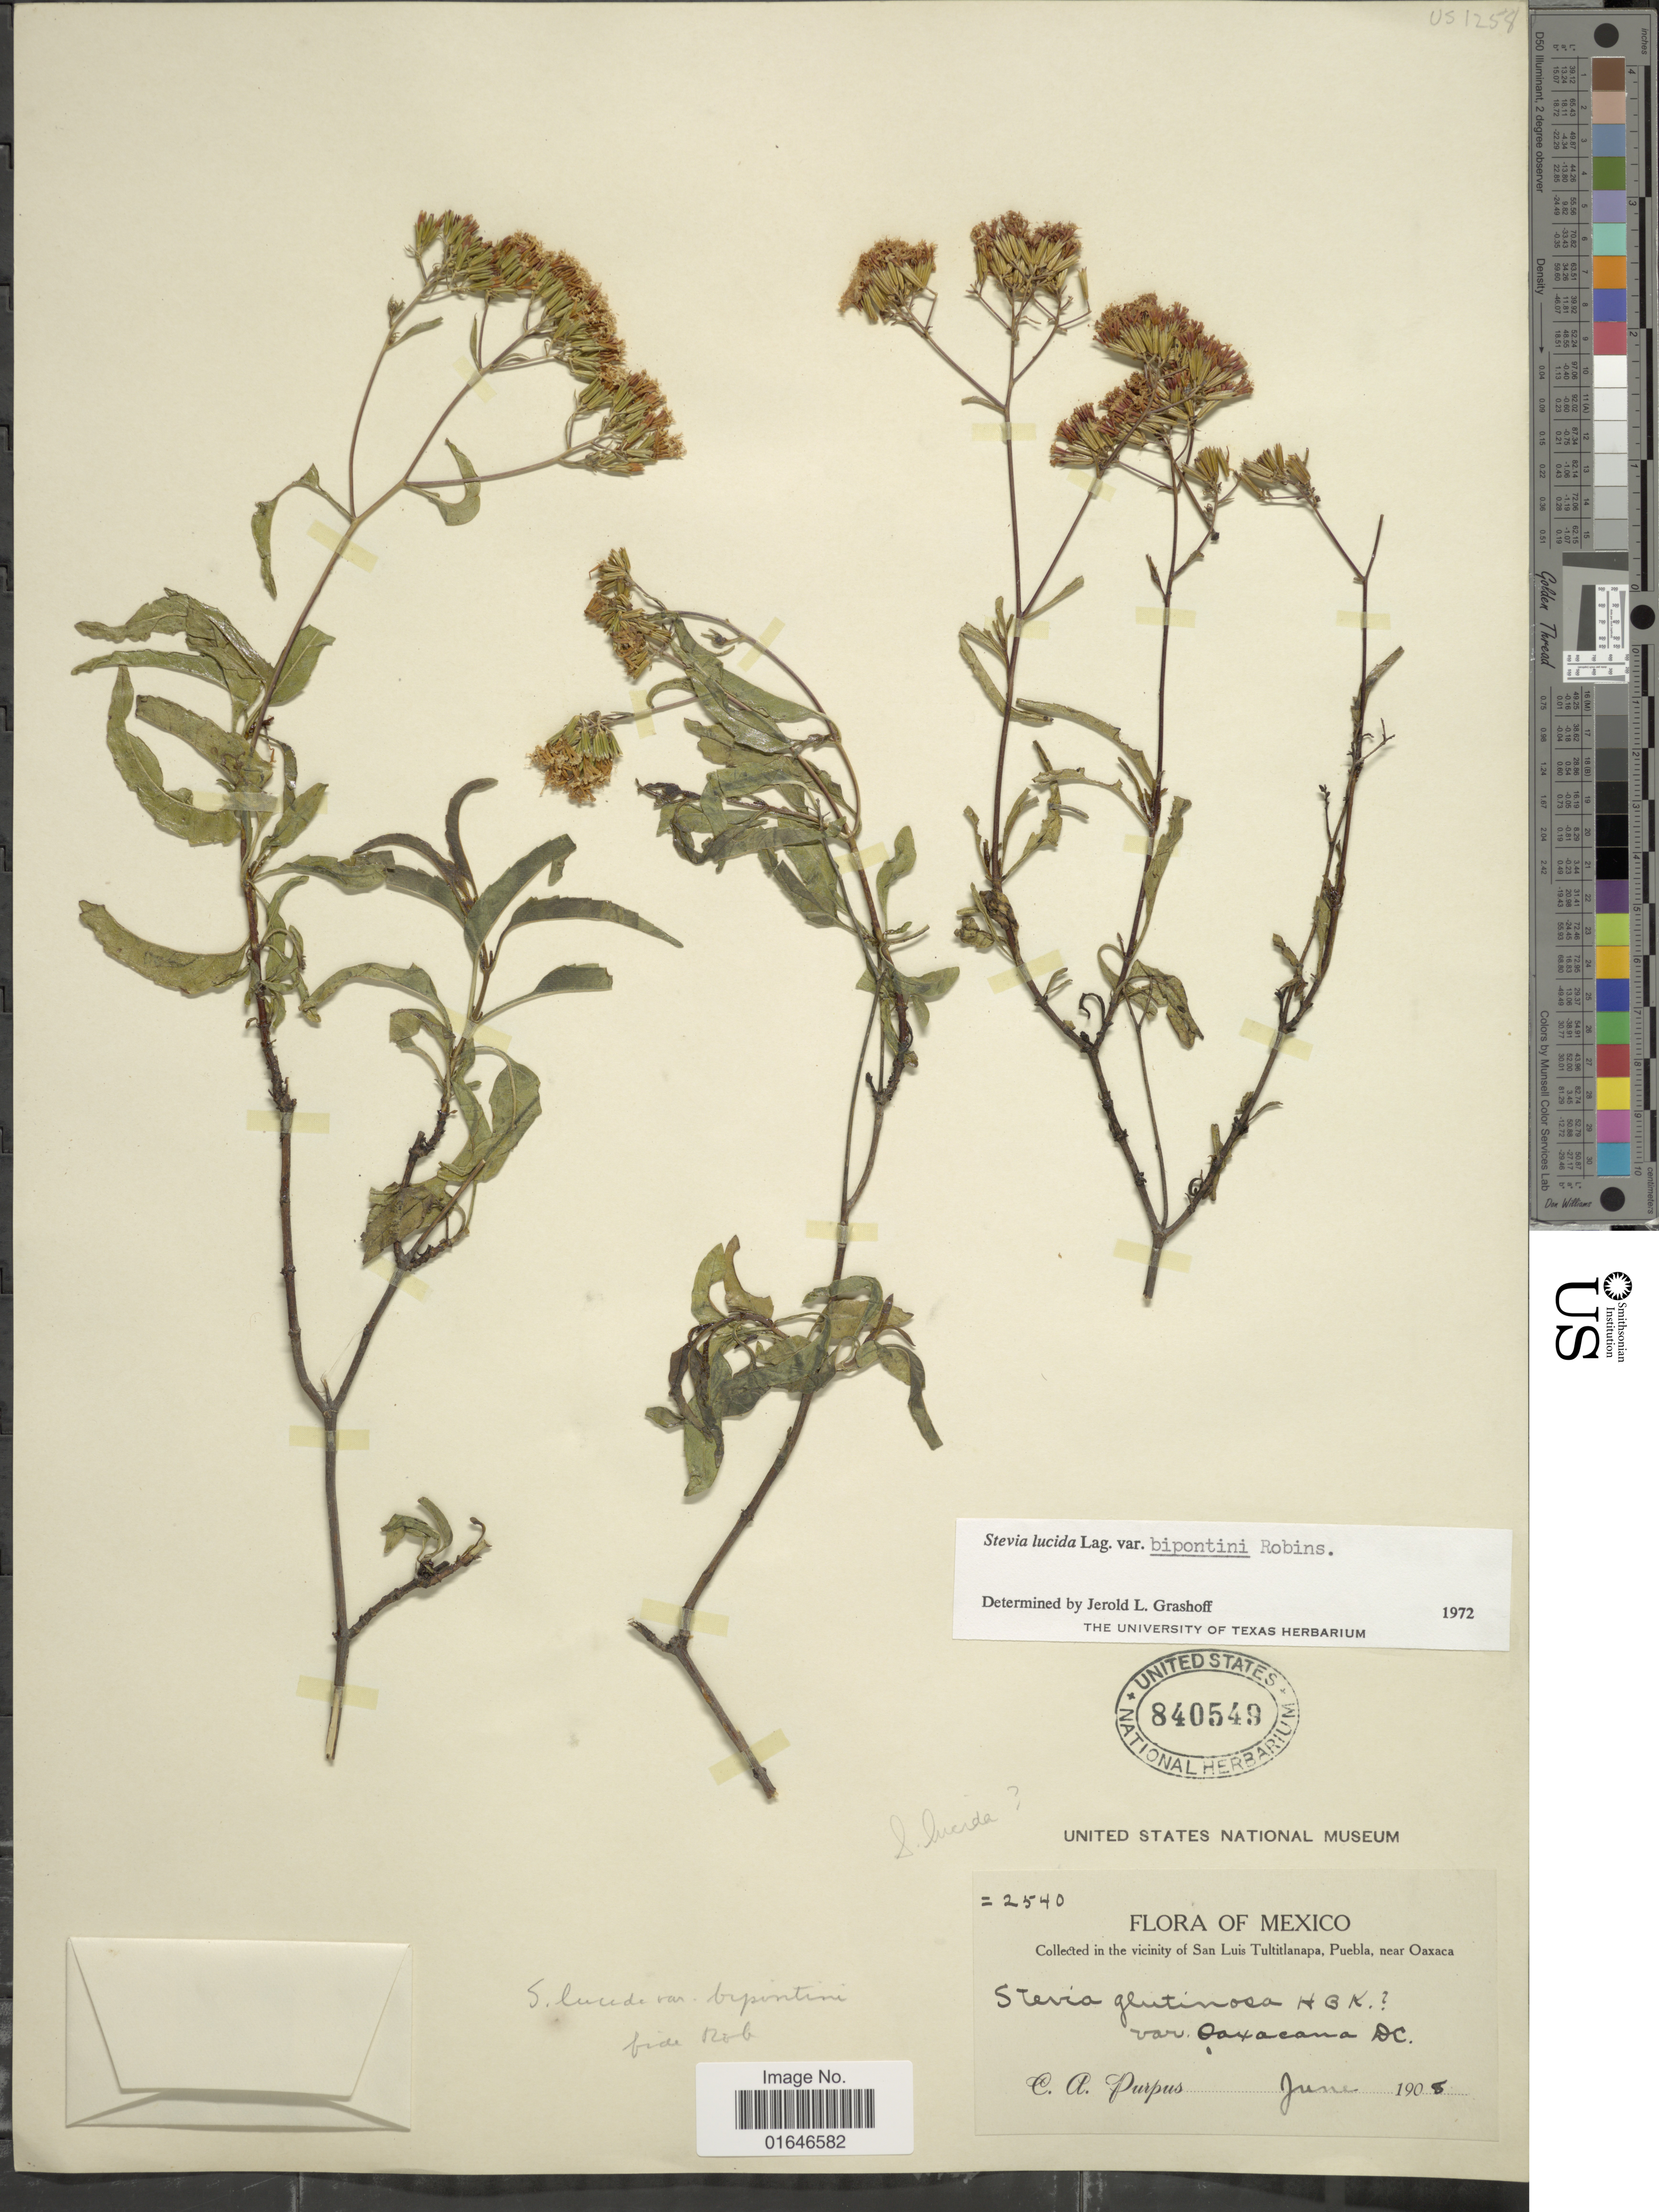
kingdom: Plantae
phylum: Tracheophyta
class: Magnoliopsida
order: Asterales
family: Asteraceae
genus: Stevia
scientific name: Stevia lucida var. bipontini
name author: B.L. Rob.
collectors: C. A. Purpus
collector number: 2540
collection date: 1908-06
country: Mexico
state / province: Puebla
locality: In the Vicinity of San Luis Tultitlanapa, Puebla near Oaxaca.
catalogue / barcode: US 840549